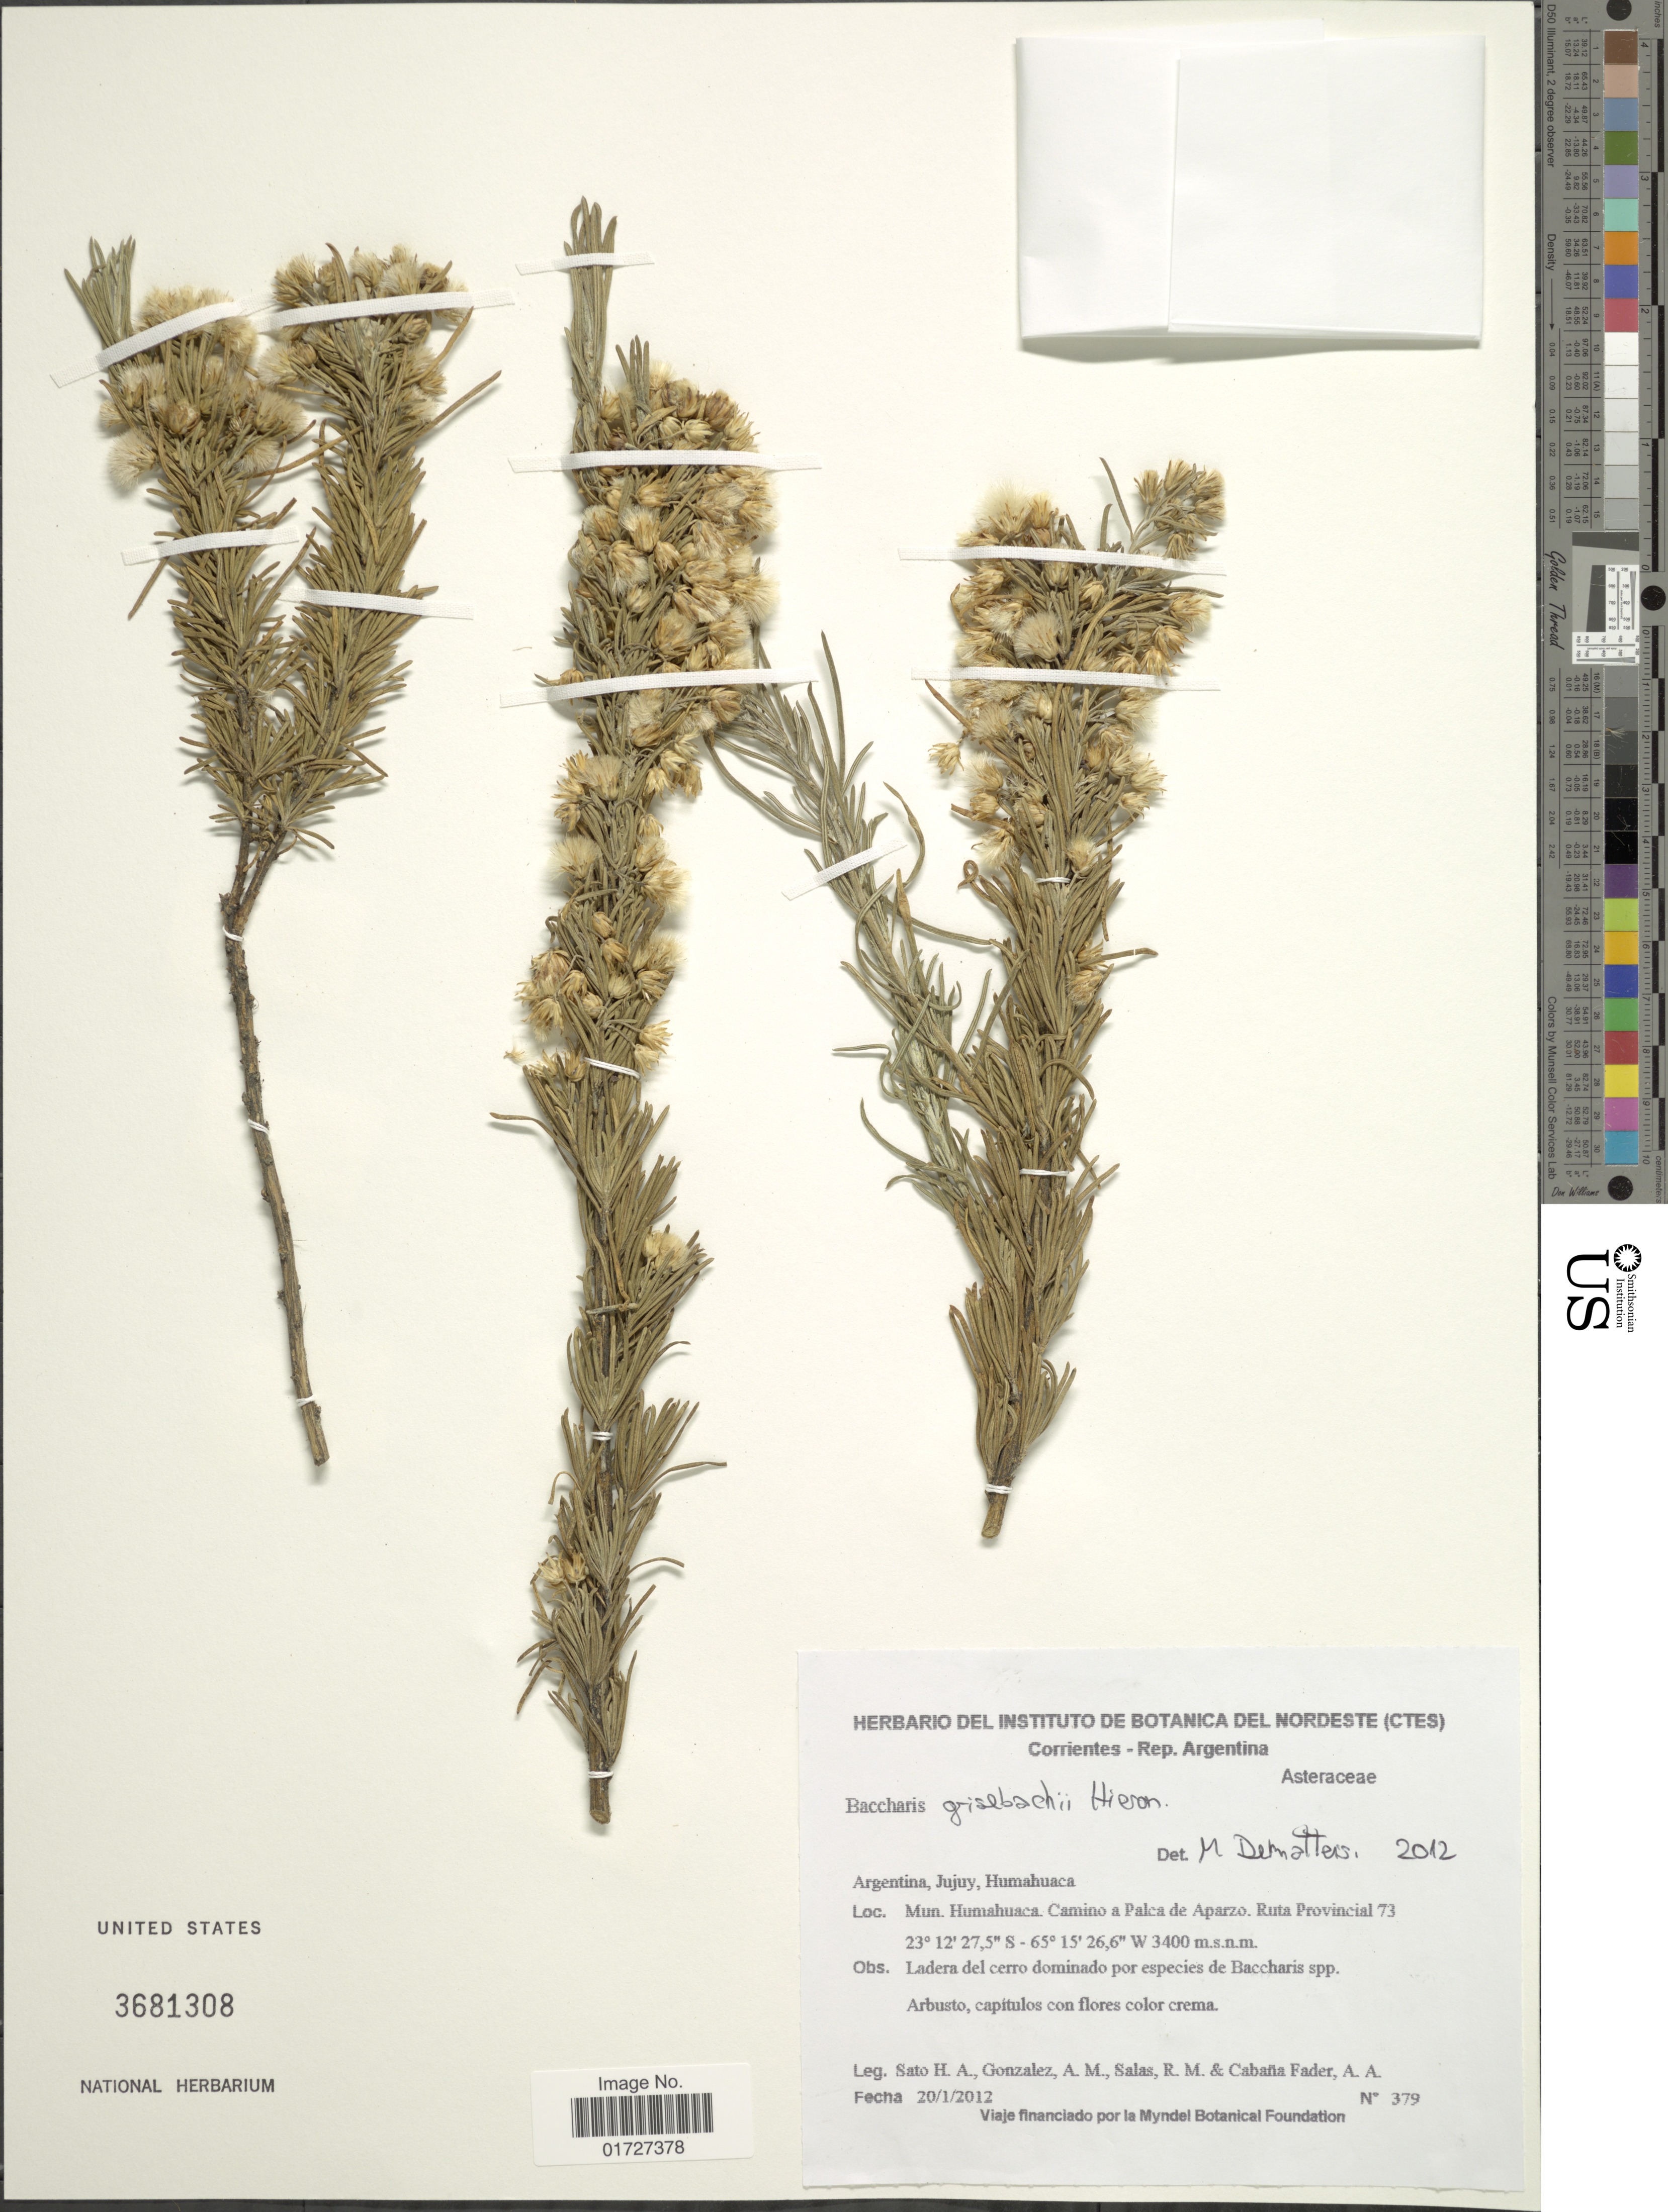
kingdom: Plantae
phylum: Tracheophyta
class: Magnoliopsida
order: Asterales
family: Asteraceae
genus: Baccharis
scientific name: Baccharis grisebachii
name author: Hieron.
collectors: H. Sato, A. Gonzalez, R. Salas & A. Cabaña Fader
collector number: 379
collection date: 2012-01-20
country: Argentina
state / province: Jujuy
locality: Humahuaca, Mun. Humahuaca, Camino a Palca de Aparzo, Ruta Provincial 73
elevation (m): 3400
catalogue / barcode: US 3681308